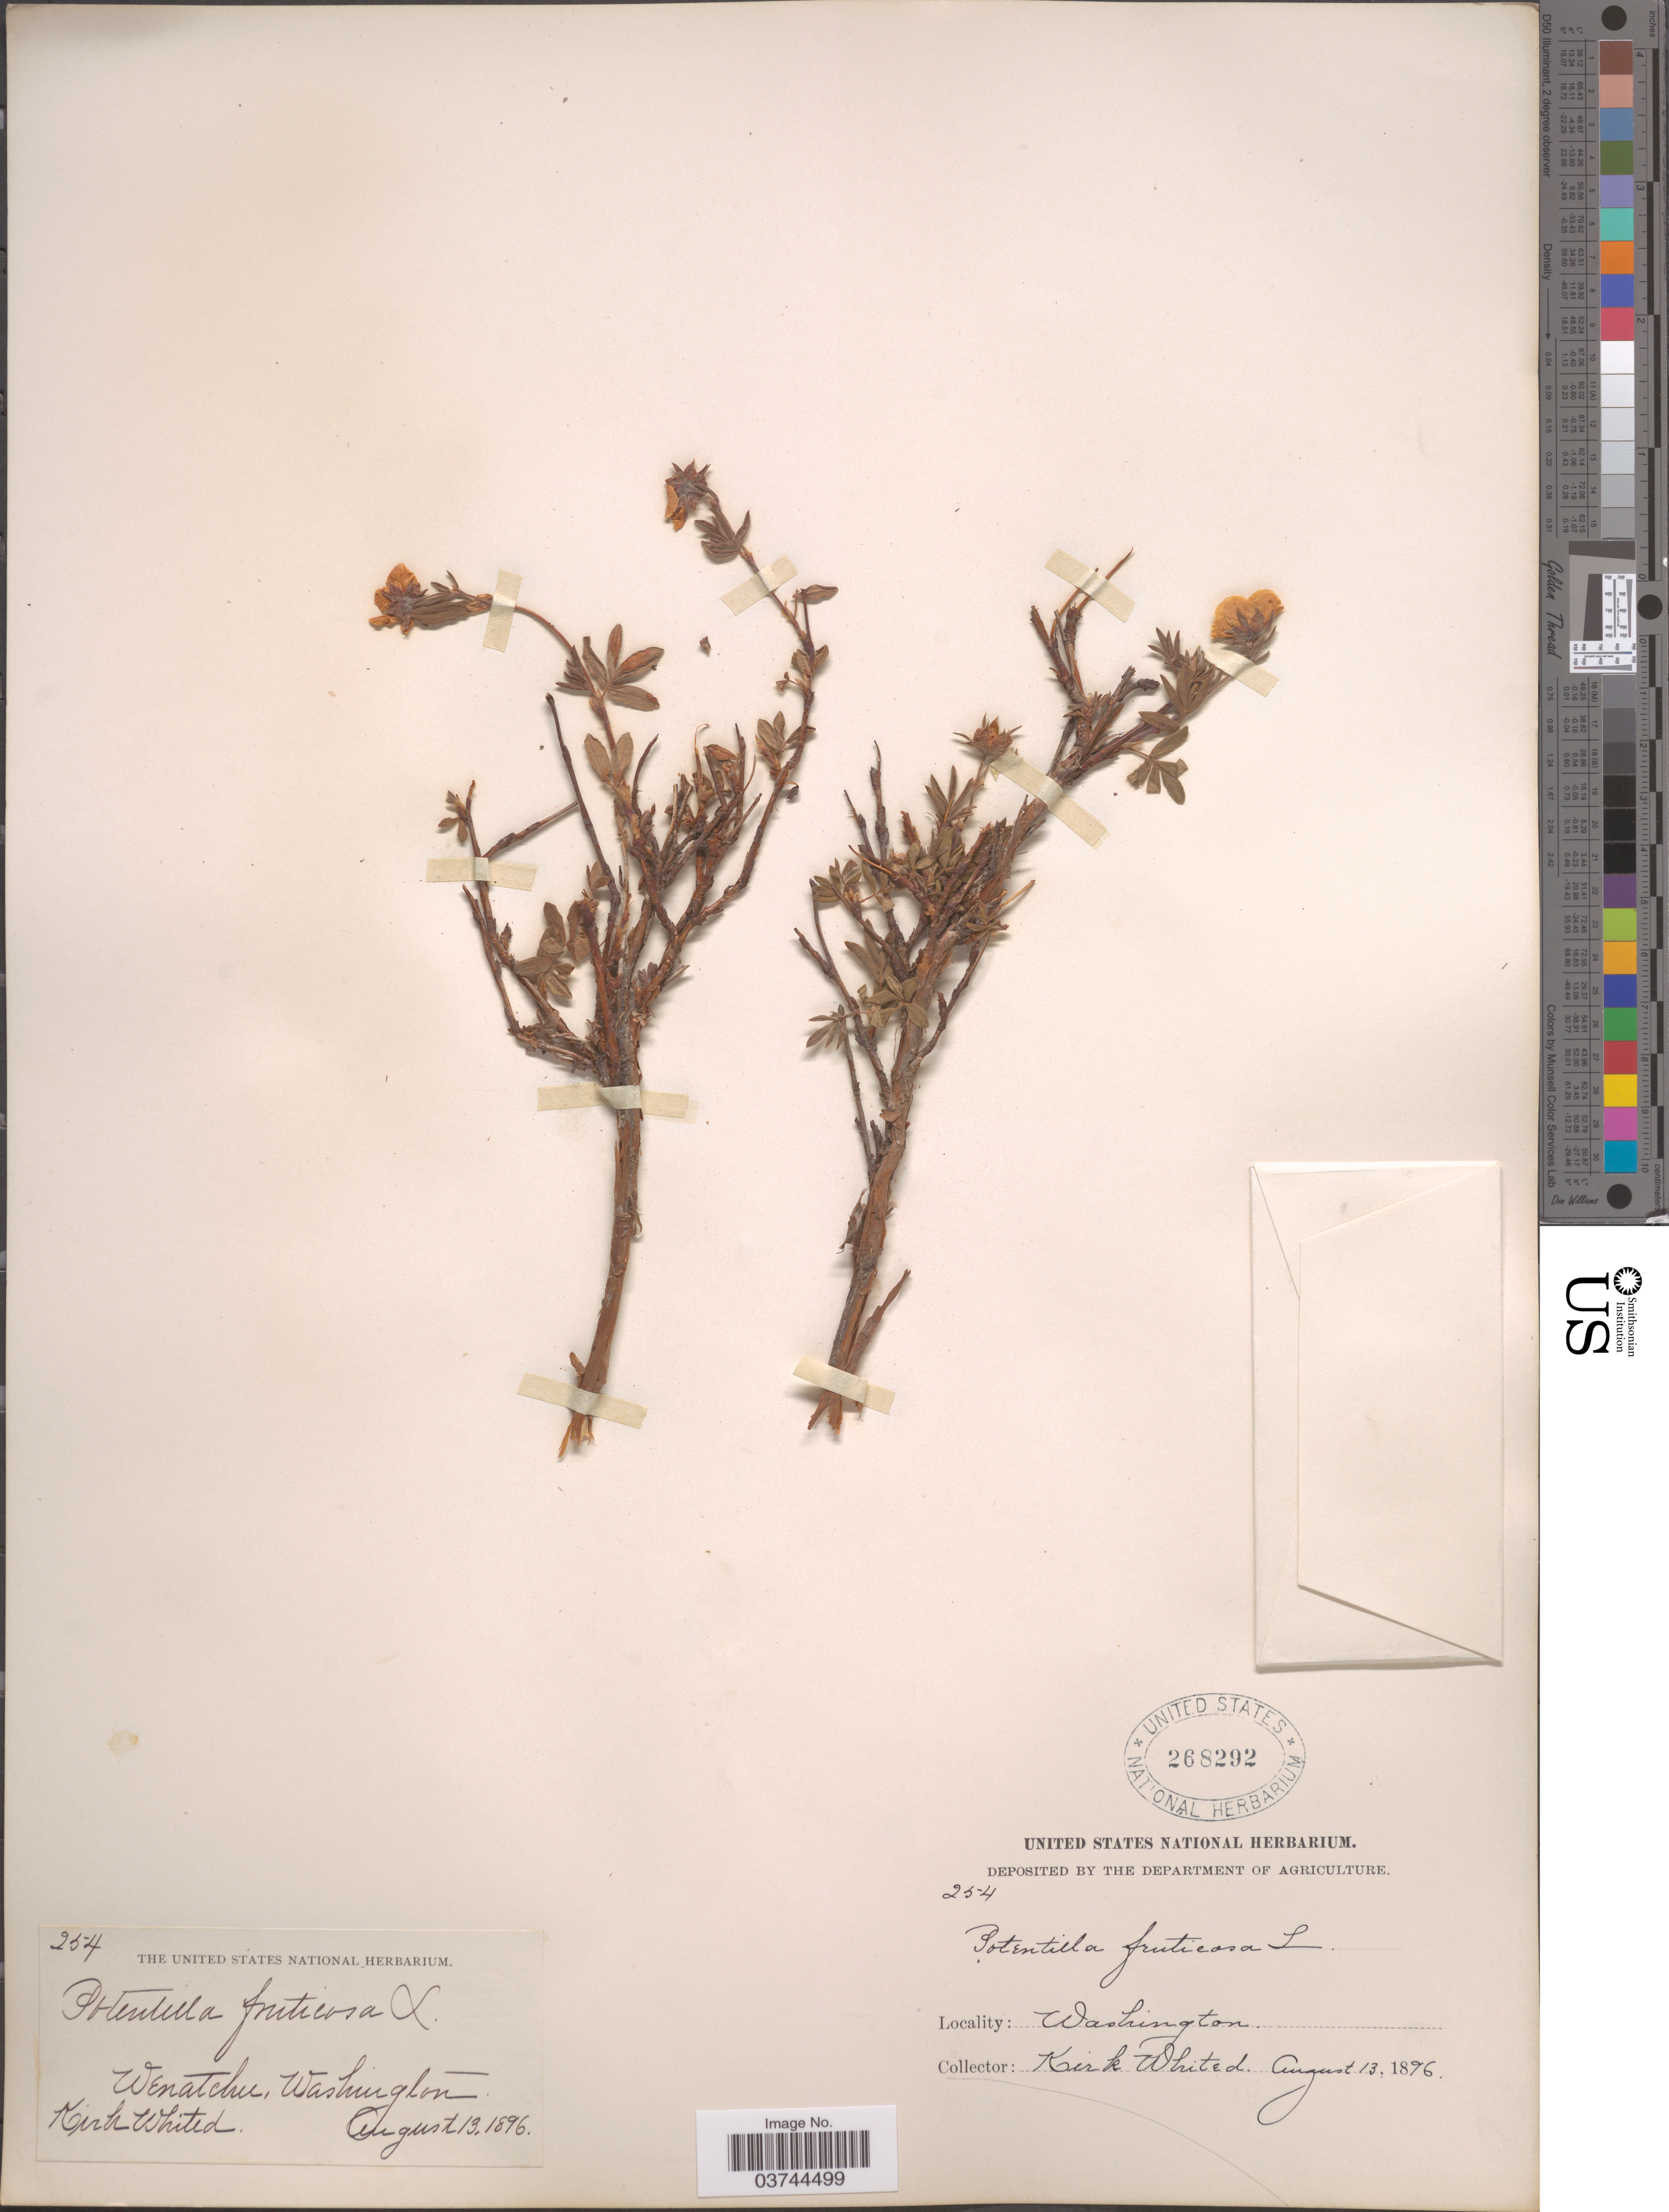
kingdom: Plantae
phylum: Tracheophyta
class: Magnoliopsida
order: Rosales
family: Rosaceae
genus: Dasiphora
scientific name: Dasiphora fruticosa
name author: (L.) Rydb.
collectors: K. Whited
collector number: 254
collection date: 1896-08-13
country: United States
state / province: Washington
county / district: Chelan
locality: Wenatchee.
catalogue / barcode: US 268292